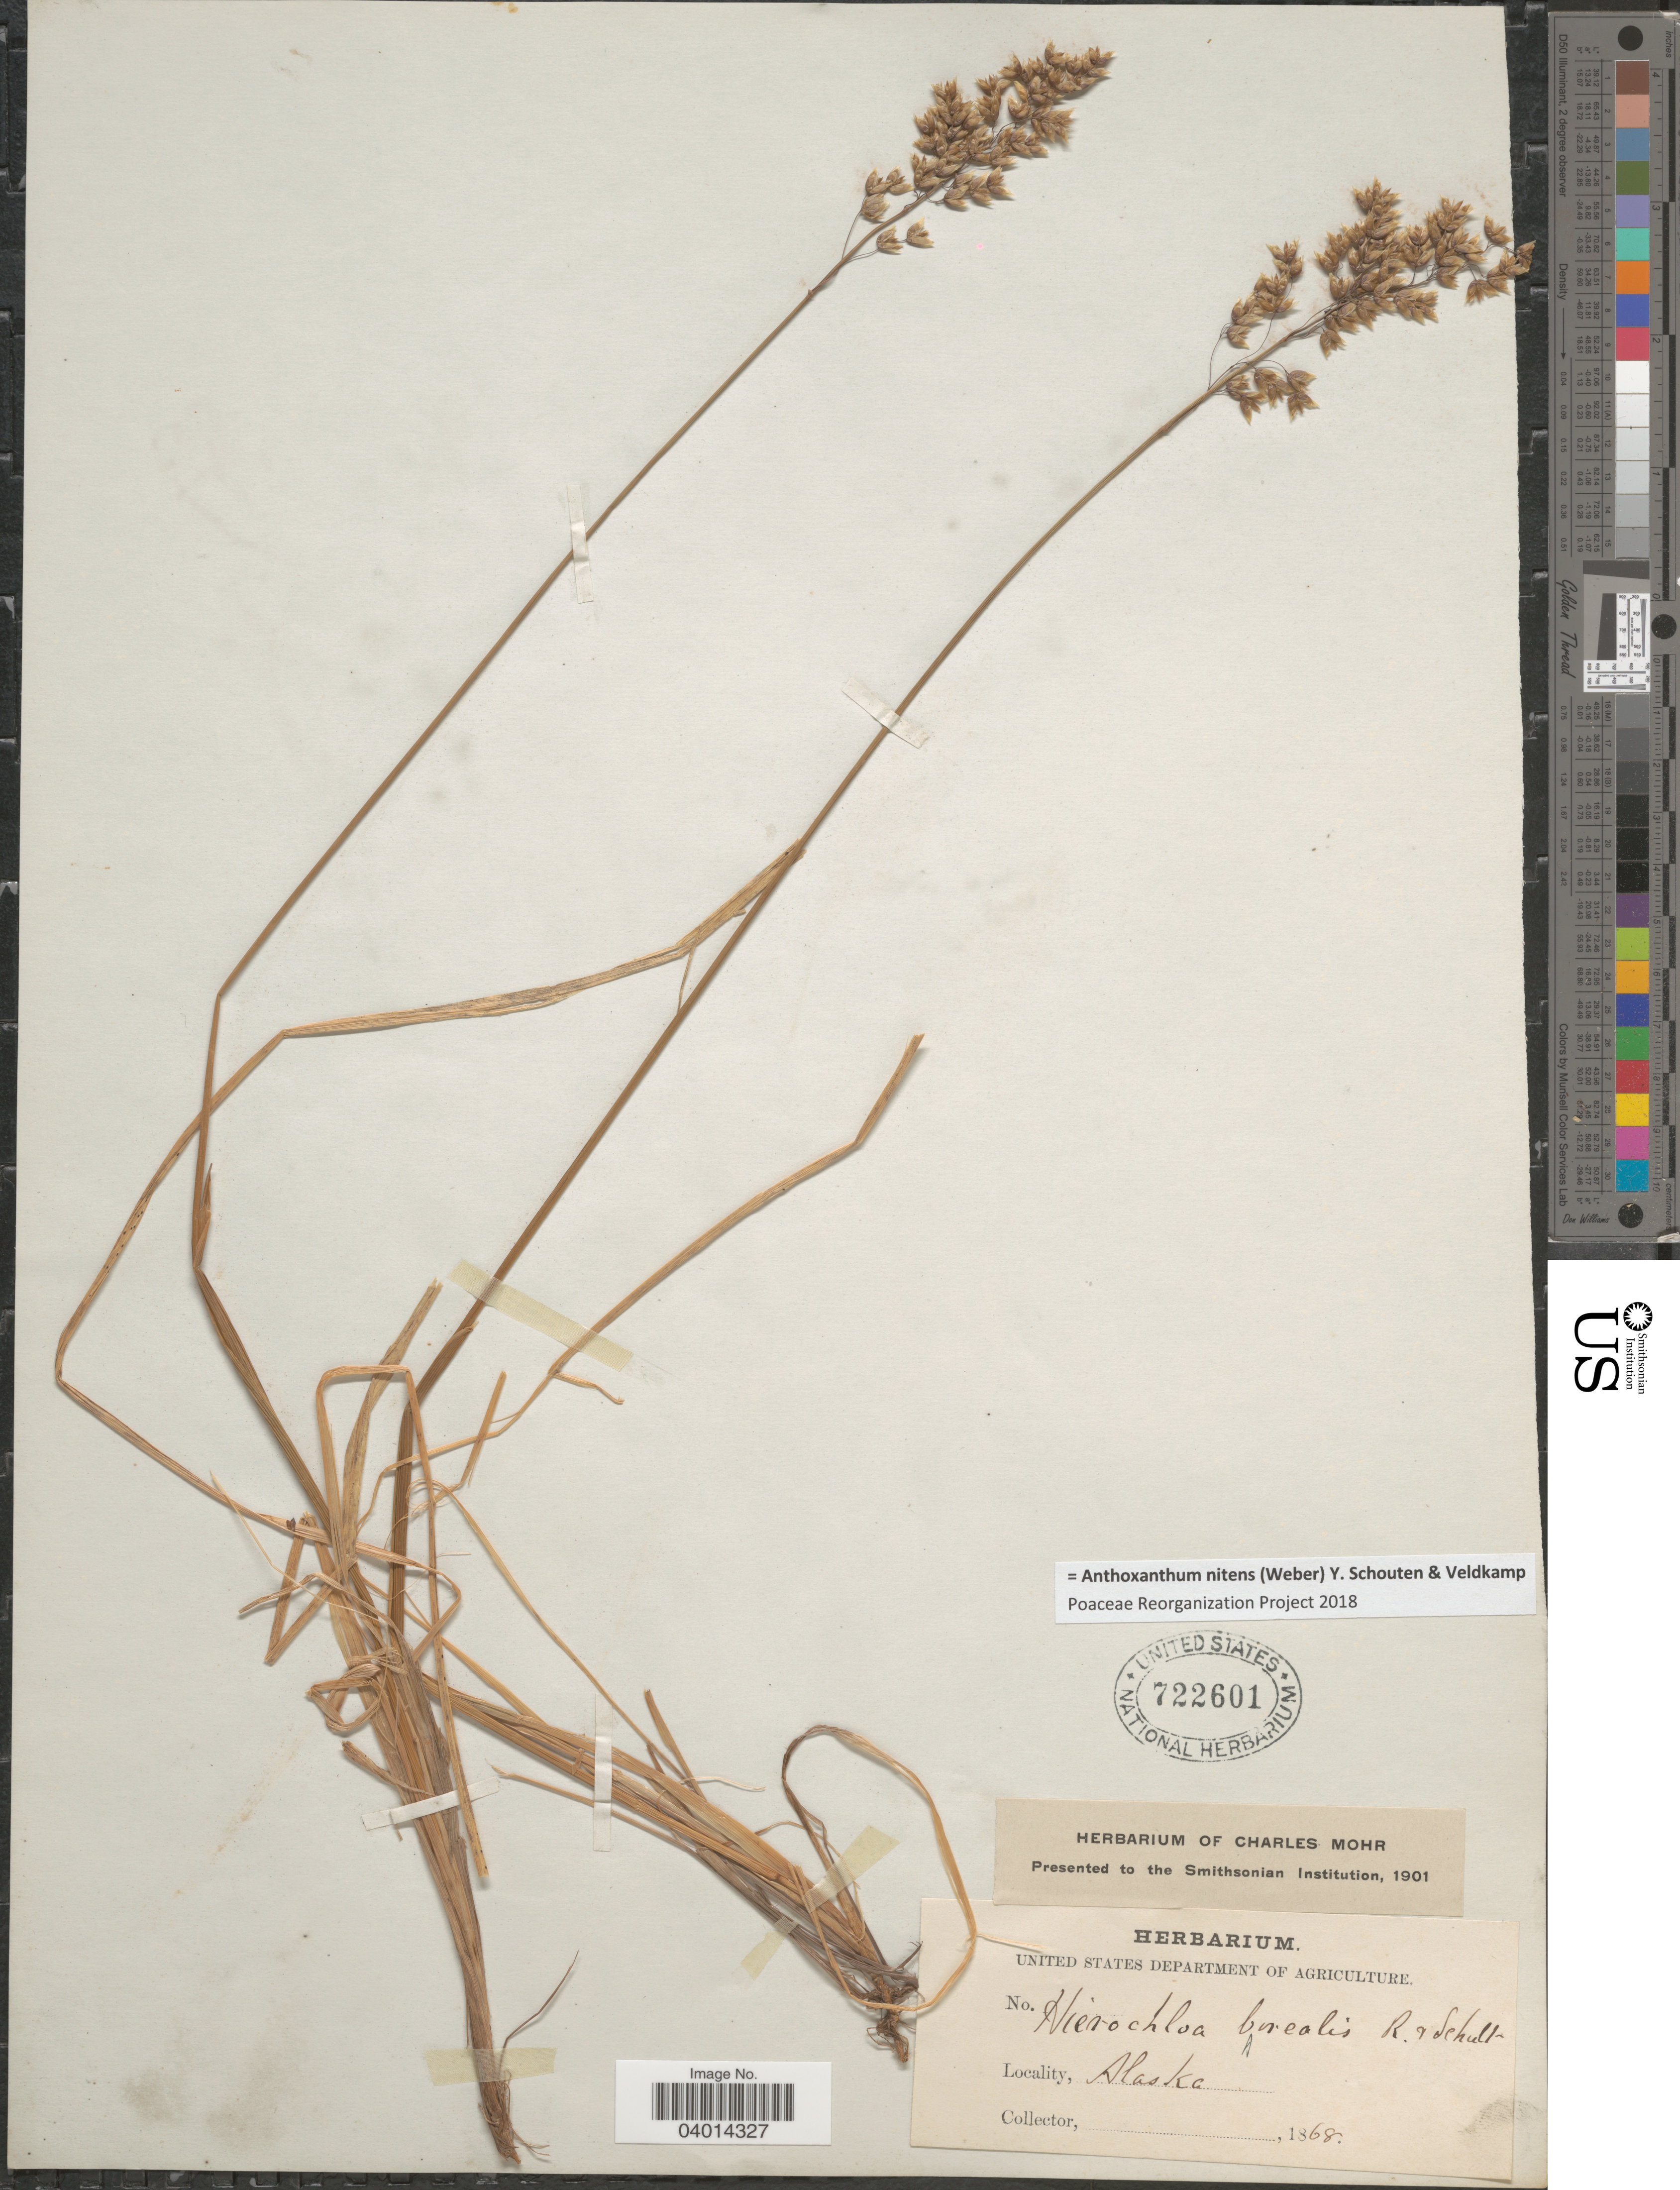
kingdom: Plantae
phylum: Tracheophyta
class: Liliopsida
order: Poales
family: Poaceae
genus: Anthoxanthum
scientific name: Anthoxanthum nitens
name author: (G.H. Weber) R.T.A. Schouten & Veldkamp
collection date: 1868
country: United States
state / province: Alaska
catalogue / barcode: US 722601